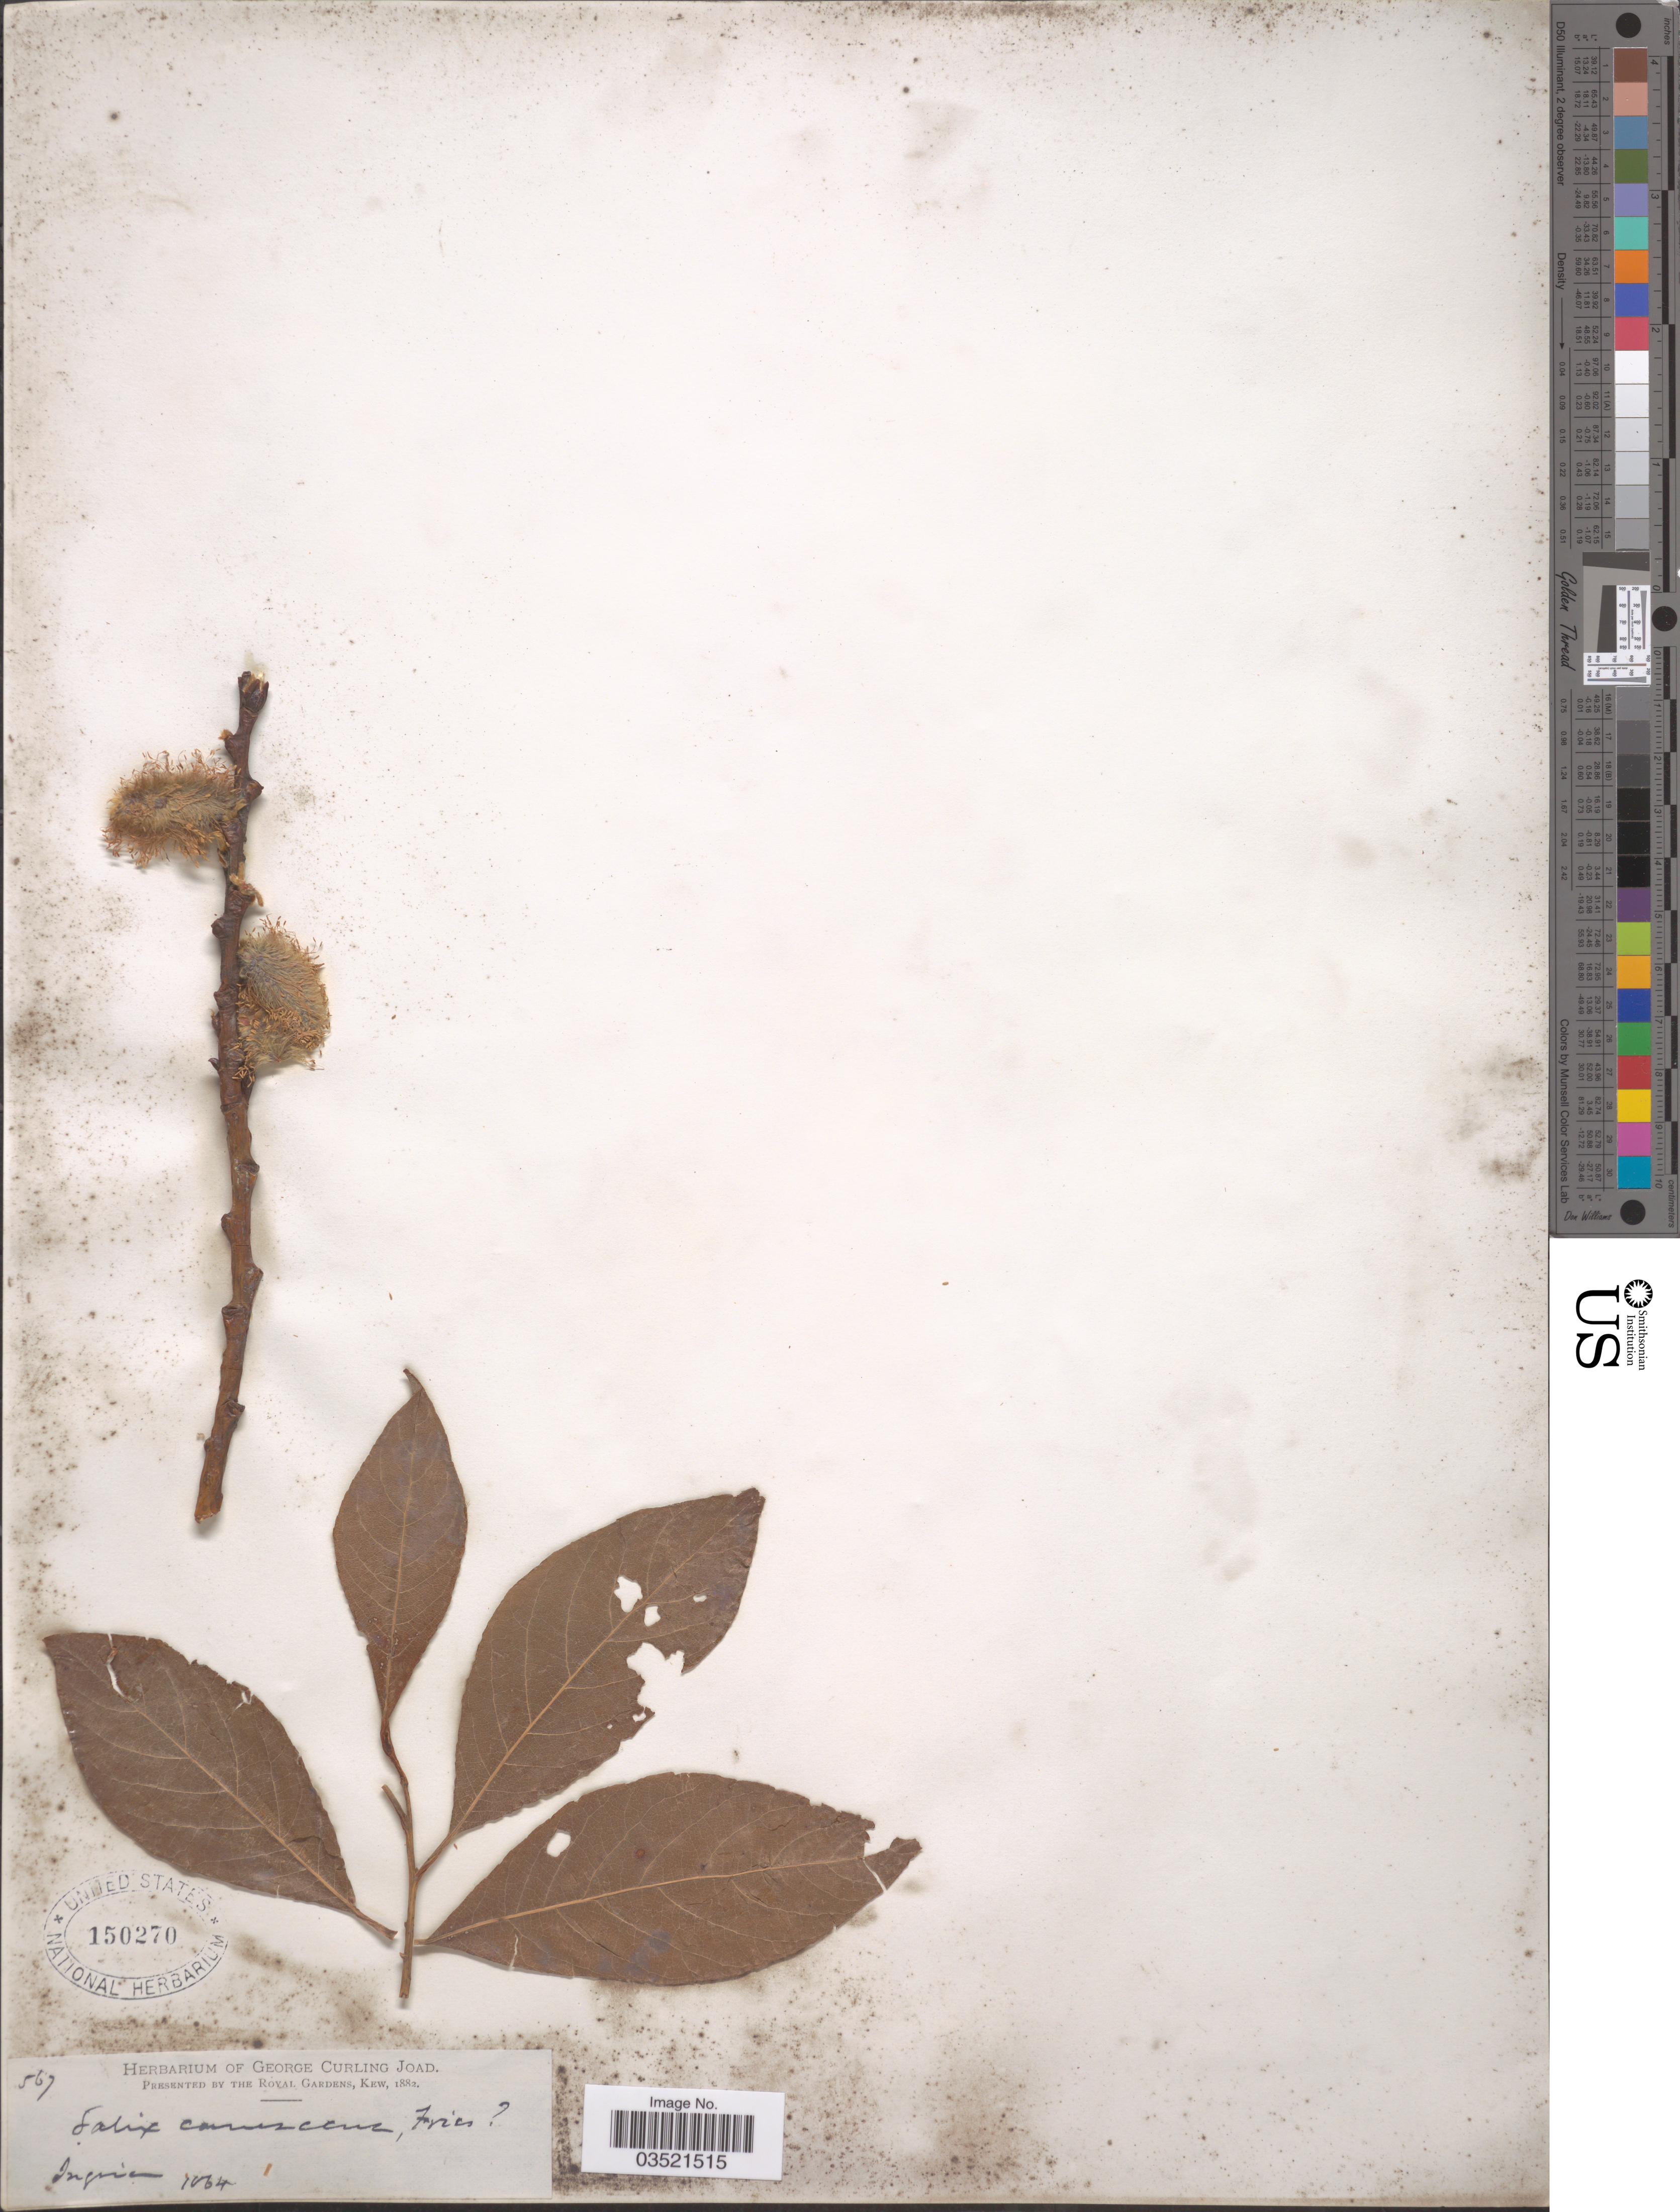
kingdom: Plantae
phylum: Tracheophyta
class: Magnoliopsida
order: Malpighiales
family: Salicaceae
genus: Salix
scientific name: Salix canescens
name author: Willd.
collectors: ex herb. George Curling Joad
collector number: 567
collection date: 1864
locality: Ingria.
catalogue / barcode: US 150270